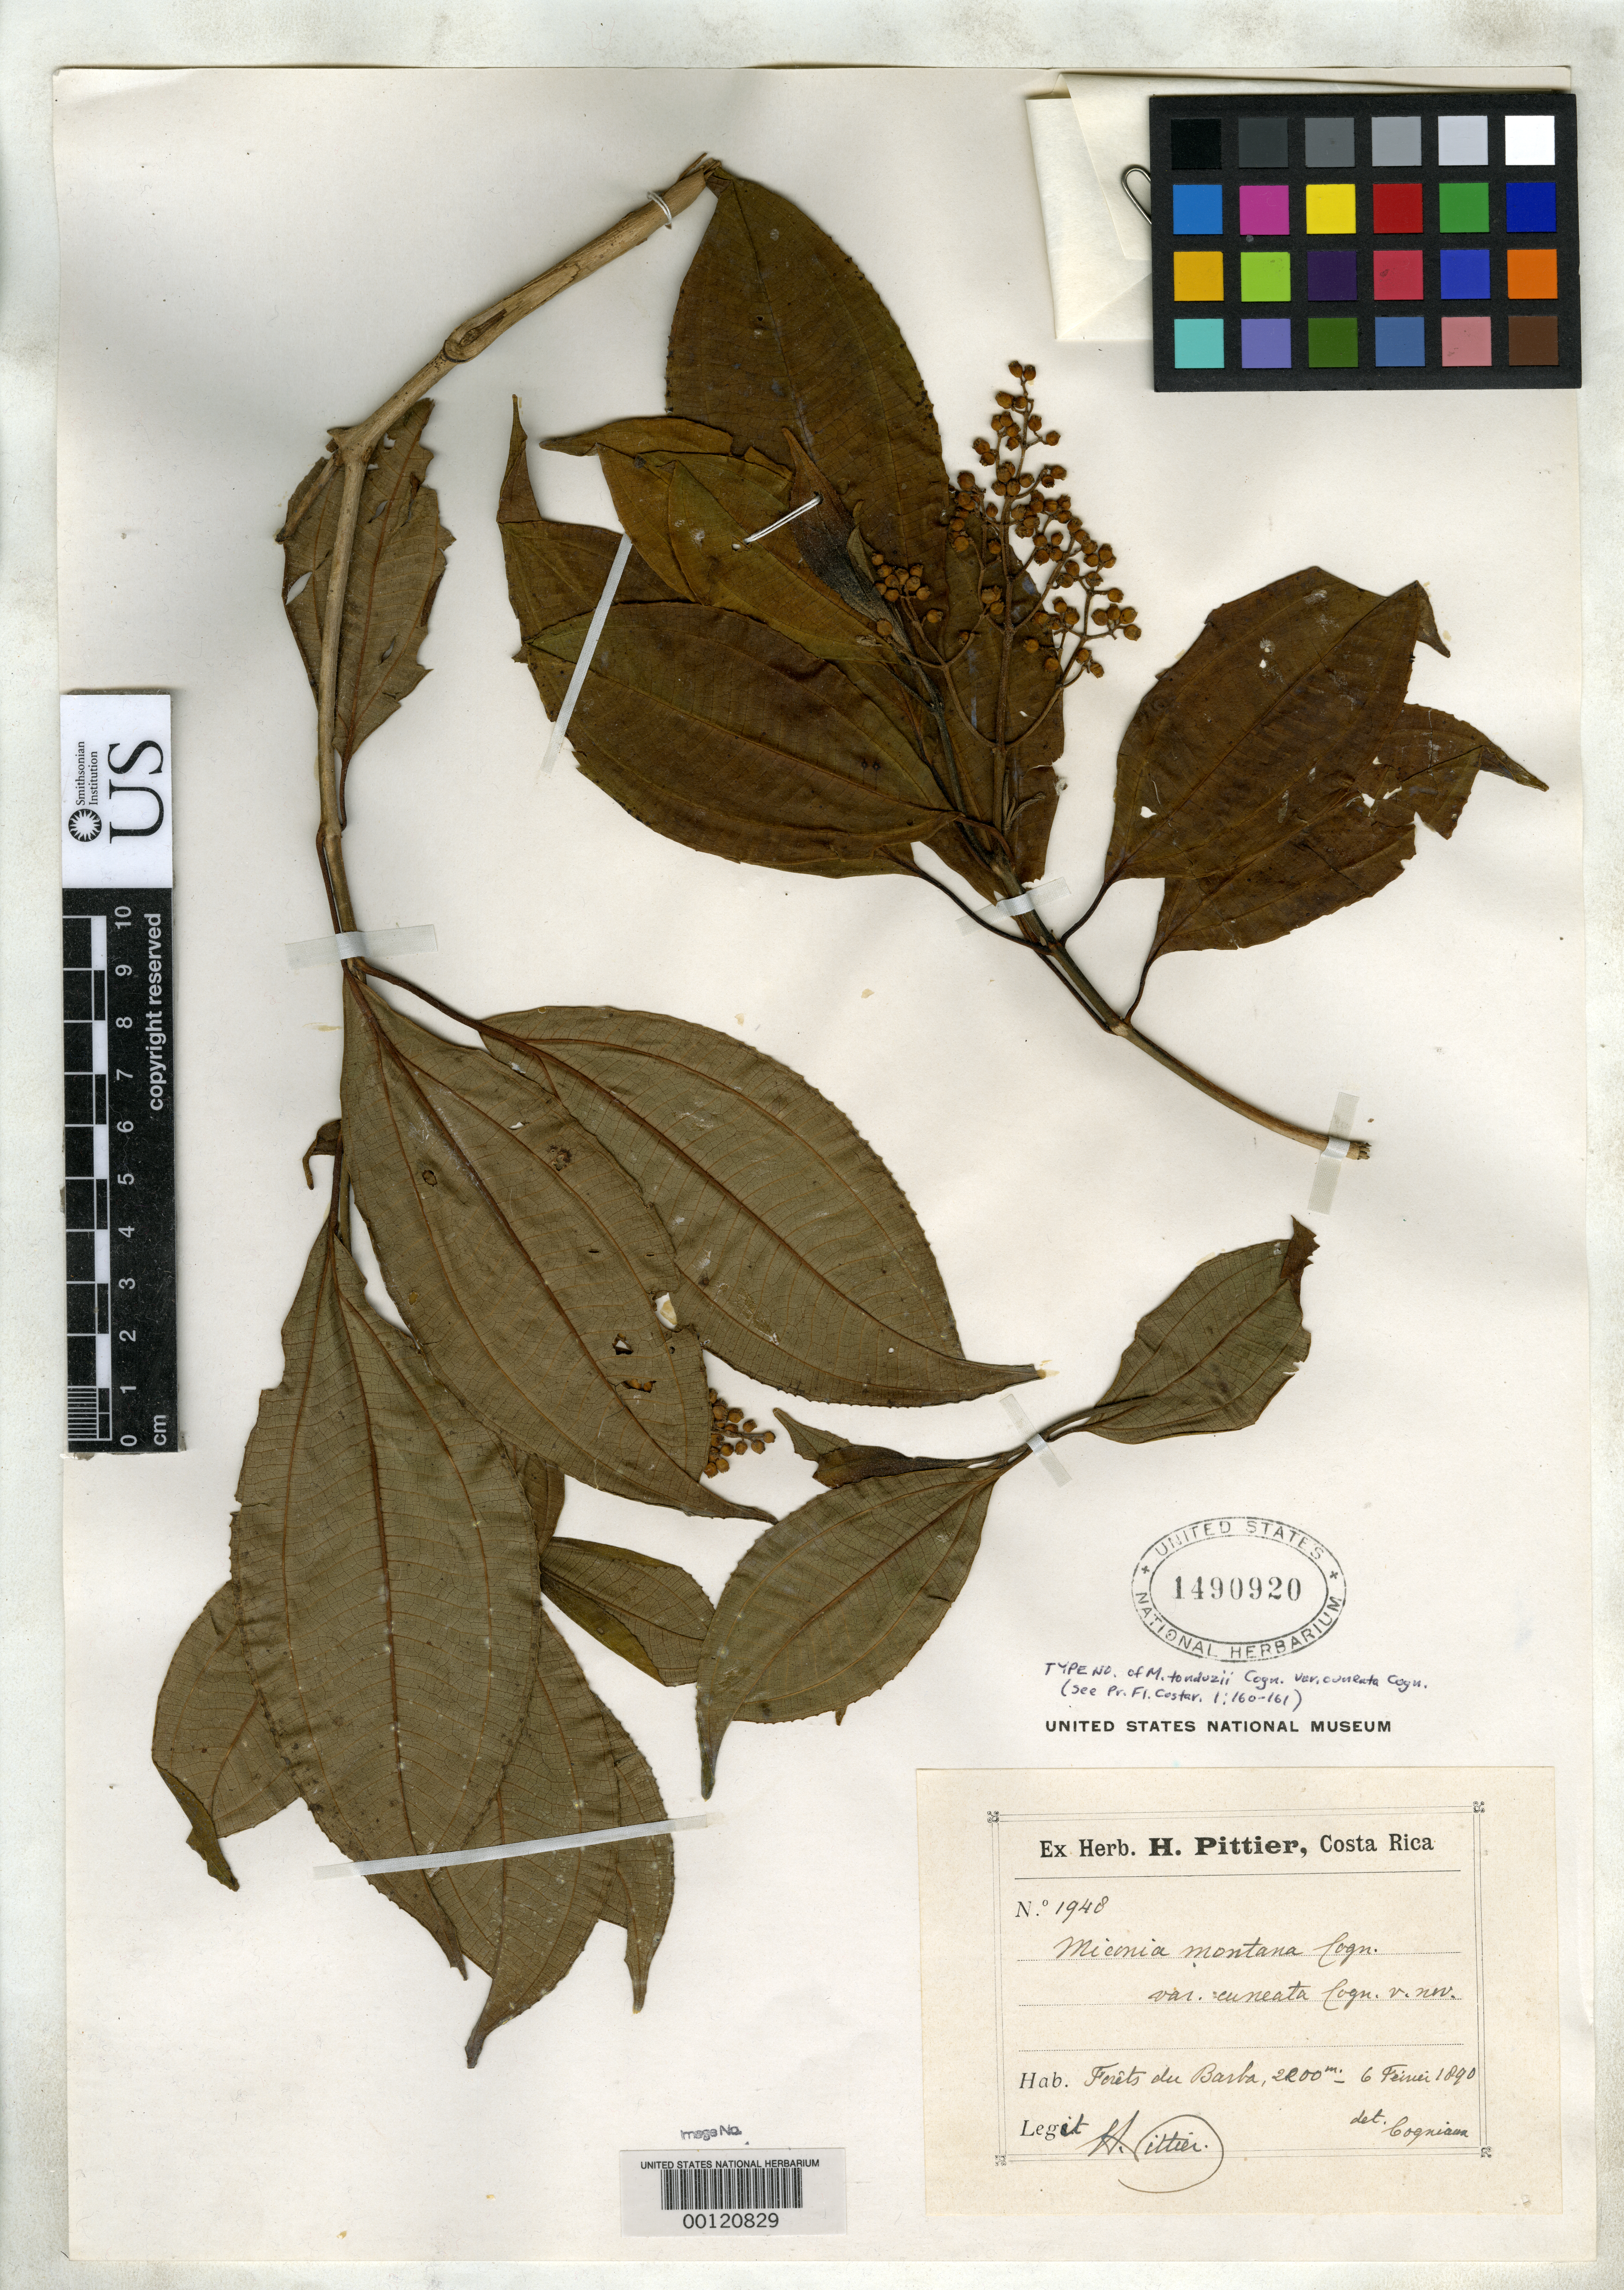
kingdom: Plantae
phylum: Tracheophyta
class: Magnoliopsida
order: Myrtales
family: Melastomataceae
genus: Miconia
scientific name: Miconia tonduzii var. cuneata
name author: Cogn. in A. DC.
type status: Possible Isotype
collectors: H. F. Pittier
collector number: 1948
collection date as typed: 06 Feb 1890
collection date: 1890-02-06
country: Costa Rica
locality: Forets du Barba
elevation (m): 2200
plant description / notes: Collector Pittier according to label, but almost certainly Tonduz. Protologue cites Rancho Flores, 2500-2700 m (vs. Barba, 2200 [2000?] m on this specimen's label)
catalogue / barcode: US 1490920